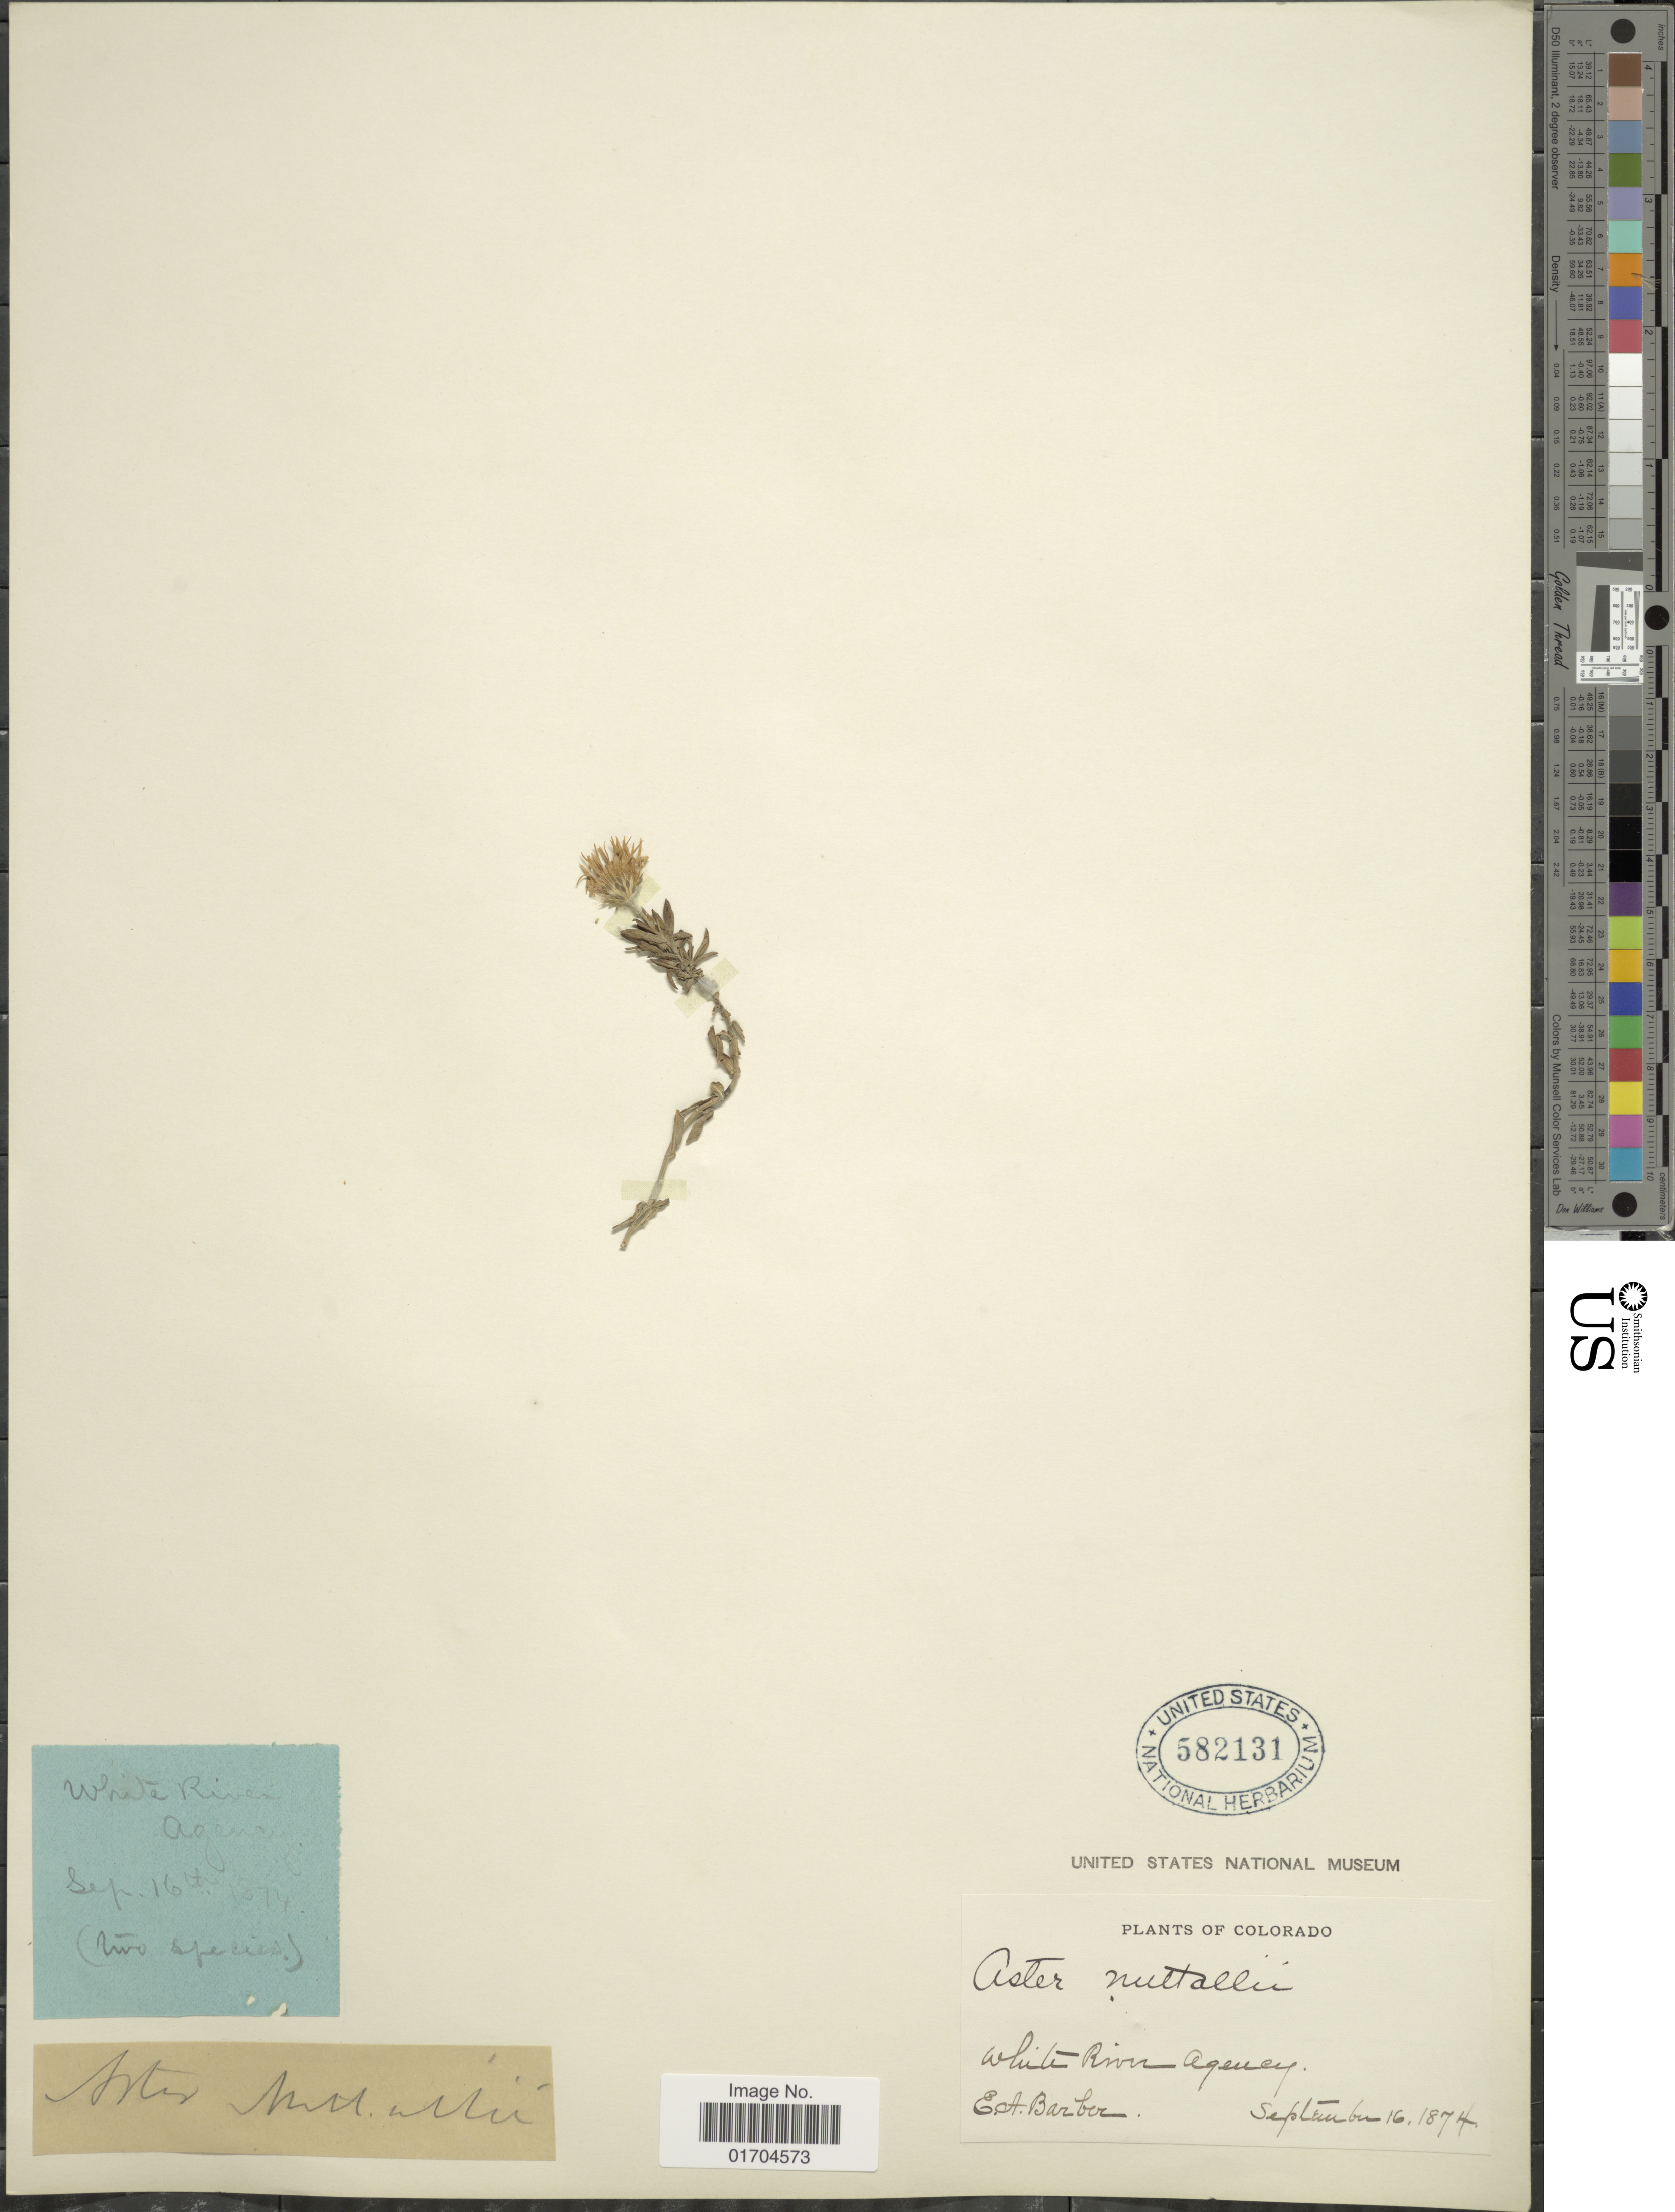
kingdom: Plantae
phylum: Tracheophyta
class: Magnoliopsida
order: Asterales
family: Asteraceae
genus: Symphyotrichum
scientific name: Symphyotrichum sp.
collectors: E. Barber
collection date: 1874-09-16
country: United States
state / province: Colorado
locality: White River Agency.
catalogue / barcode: US 582131